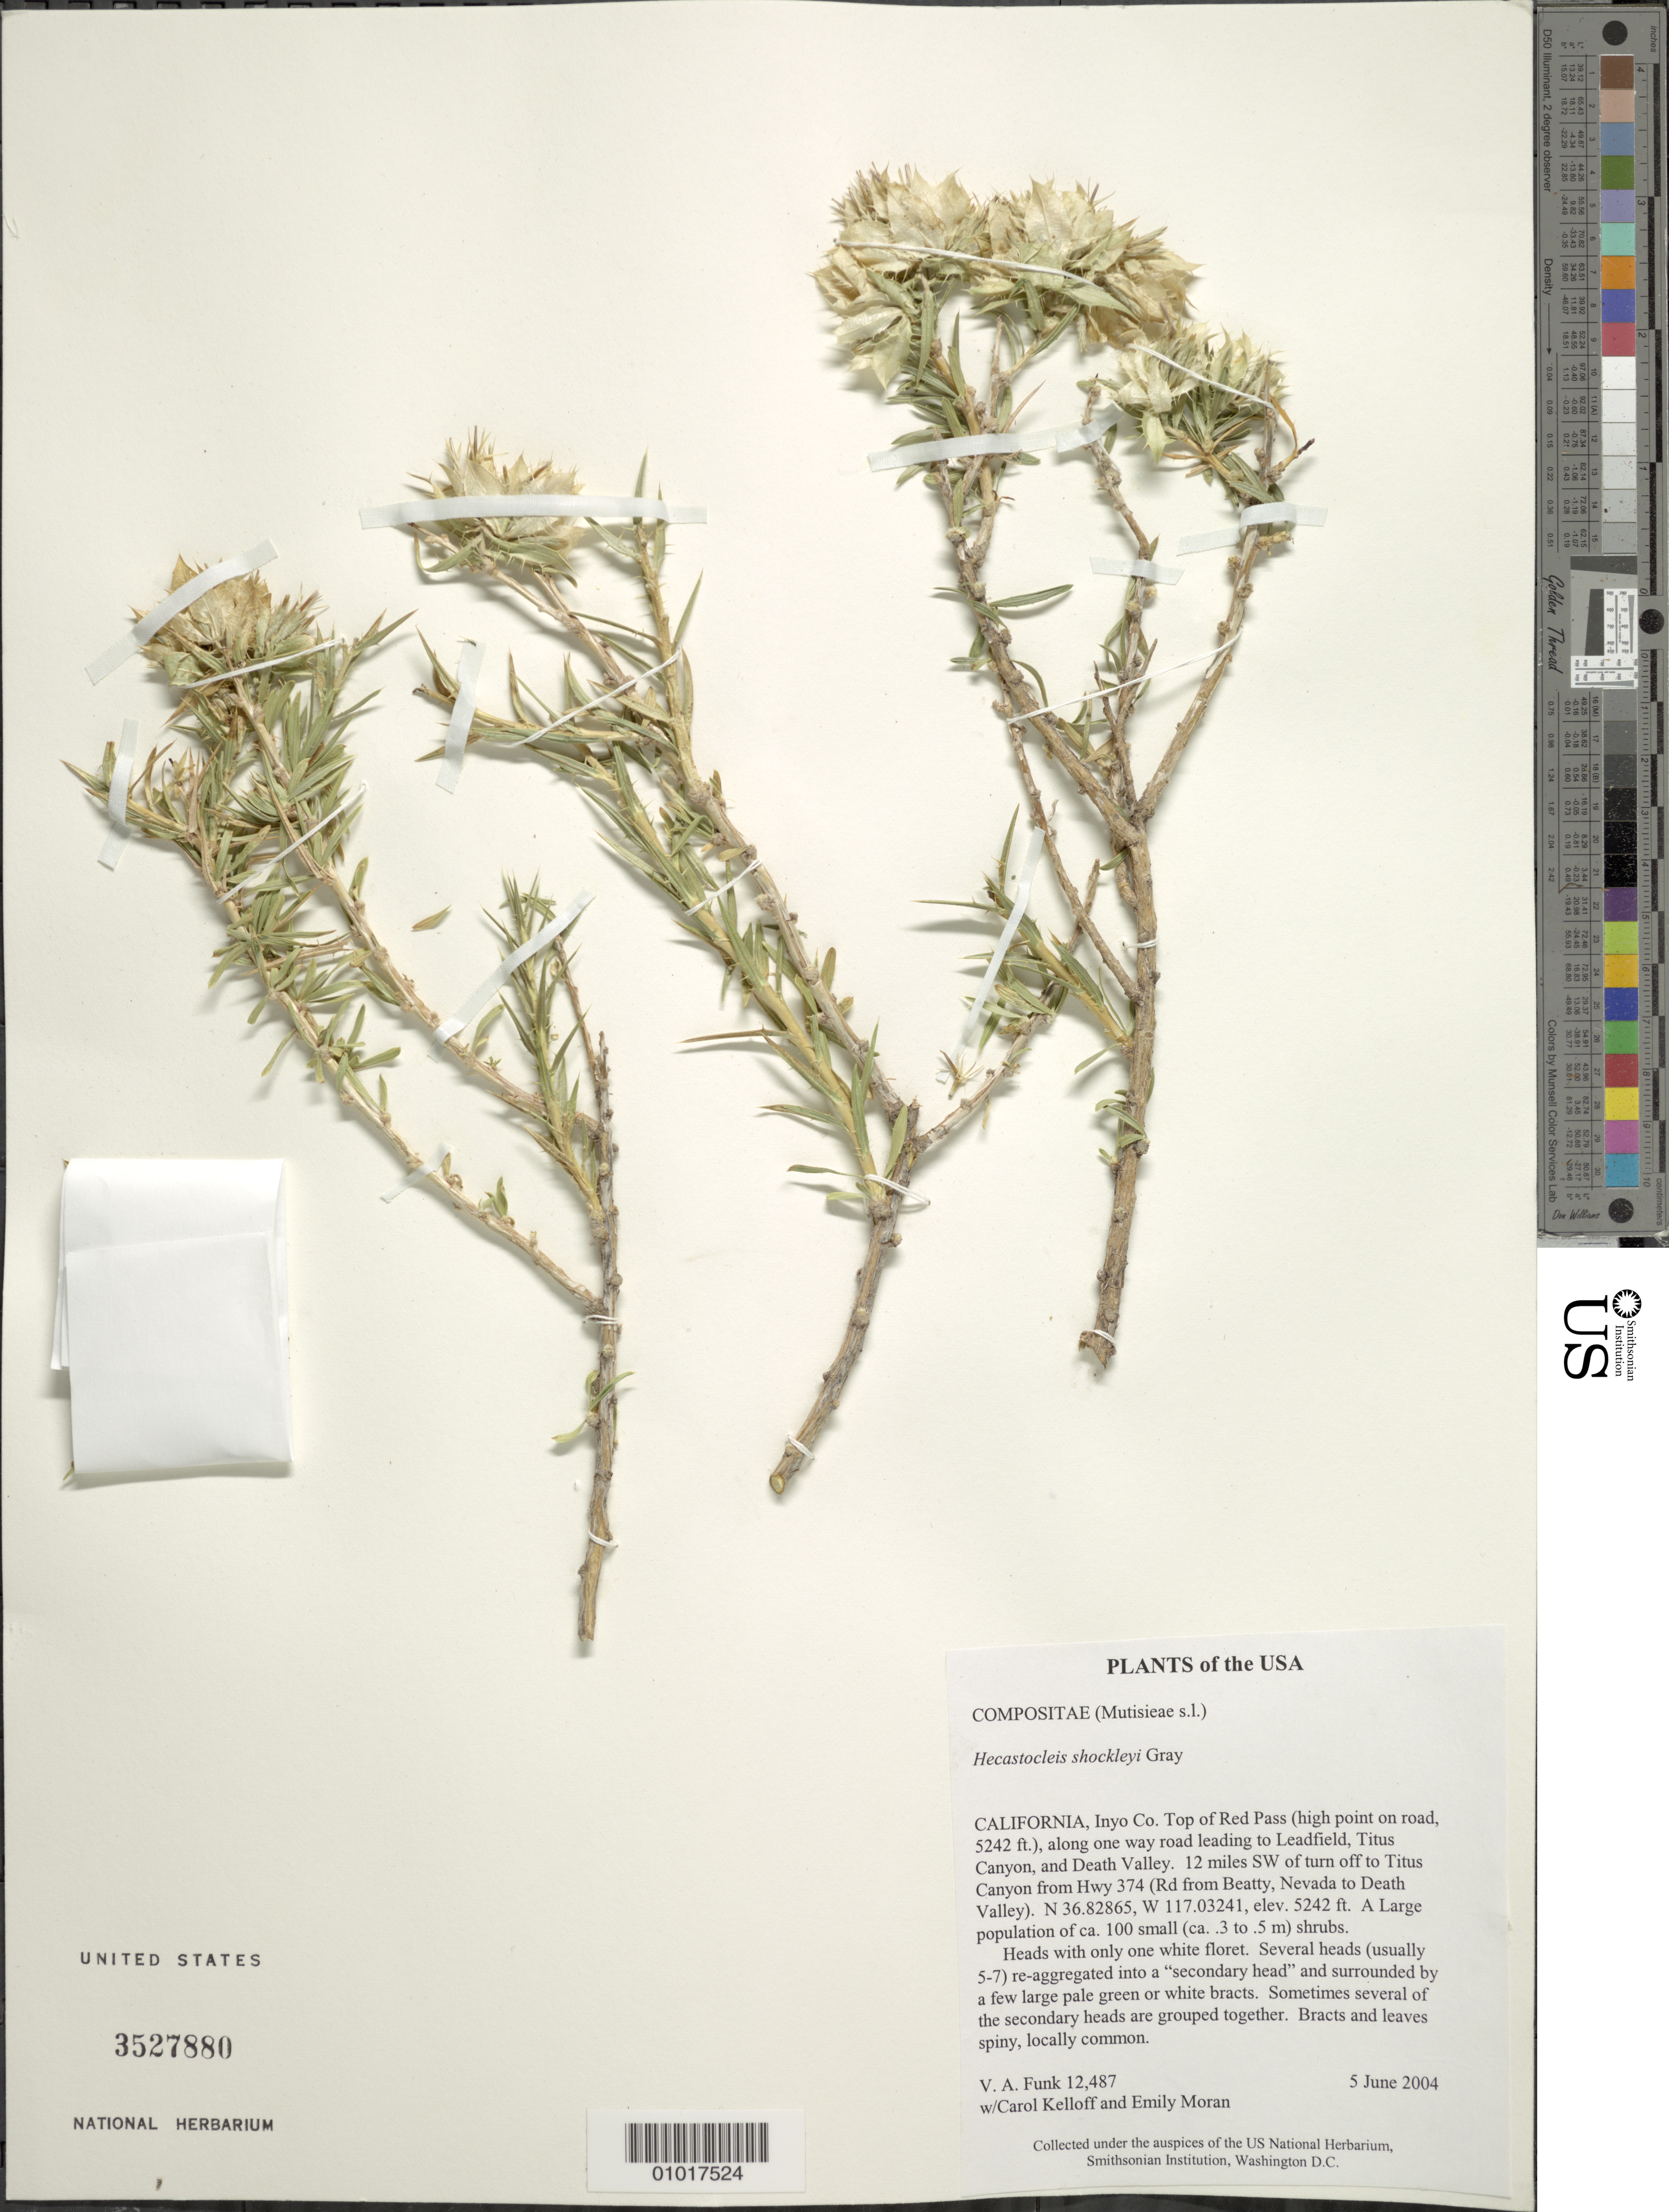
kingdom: Plantae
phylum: Tracheophyta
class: Magnoliopsida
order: Asterales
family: Asteraceae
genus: Hecastocleis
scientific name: Hecastocleis shockleyi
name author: A. Gray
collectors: V. Funk, C. L. Kelloff & E. Moran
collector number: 12487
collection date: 2004-06-05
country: United States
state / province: California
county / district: Inyo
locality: Top of Red Pass (high pt of rd), along one way road leading to Leadfield, Titus Canyon, and Death Valley. 12 mi SW of turn off to Titus Canyon from Hwy 374.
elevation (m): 1598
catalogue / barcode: US 3527880